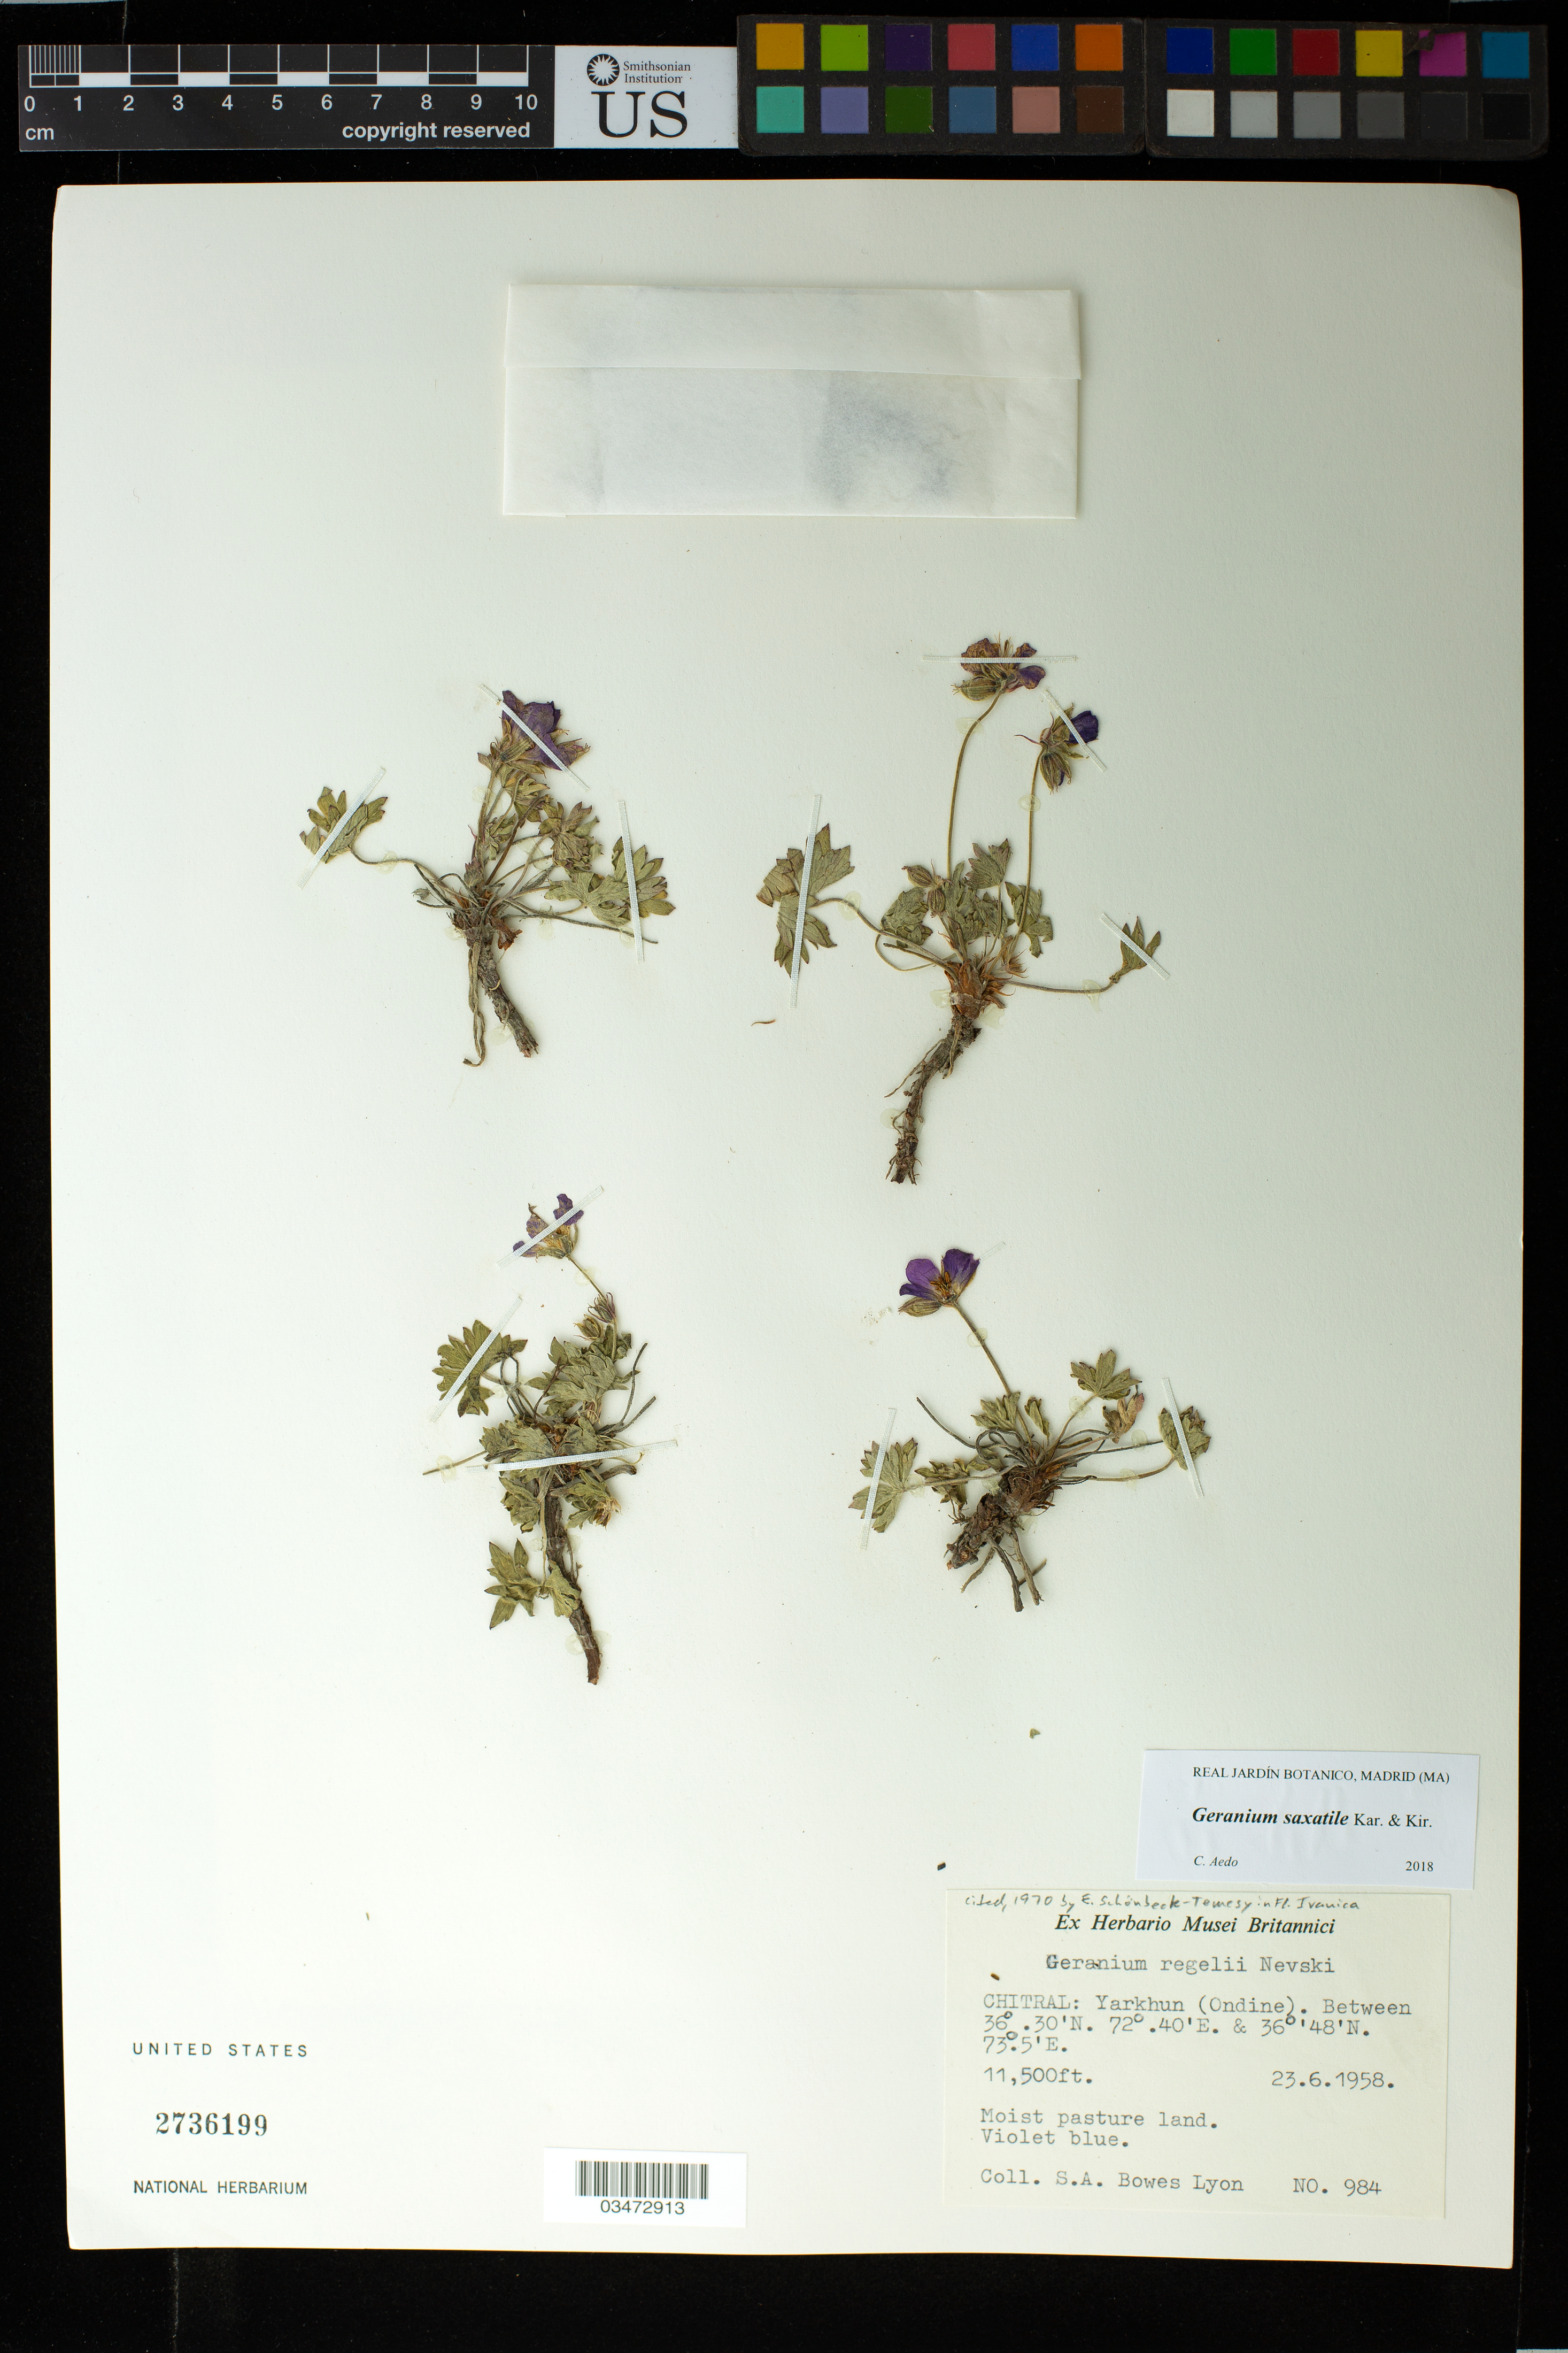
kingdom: Plantae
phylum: Tracheophyta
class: Magnoliopsida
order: Geraniales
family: Geraniaceae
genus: Geranium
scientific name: Geranium saxatile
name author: Kar. & Kir.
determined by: Aedo, C.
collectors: S. Bowes Lyon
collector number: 984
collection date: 1958-06-23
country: Pakistan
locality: Chitral: Yarkhun (Ondine).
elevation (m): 3505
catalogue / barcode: US 2736199